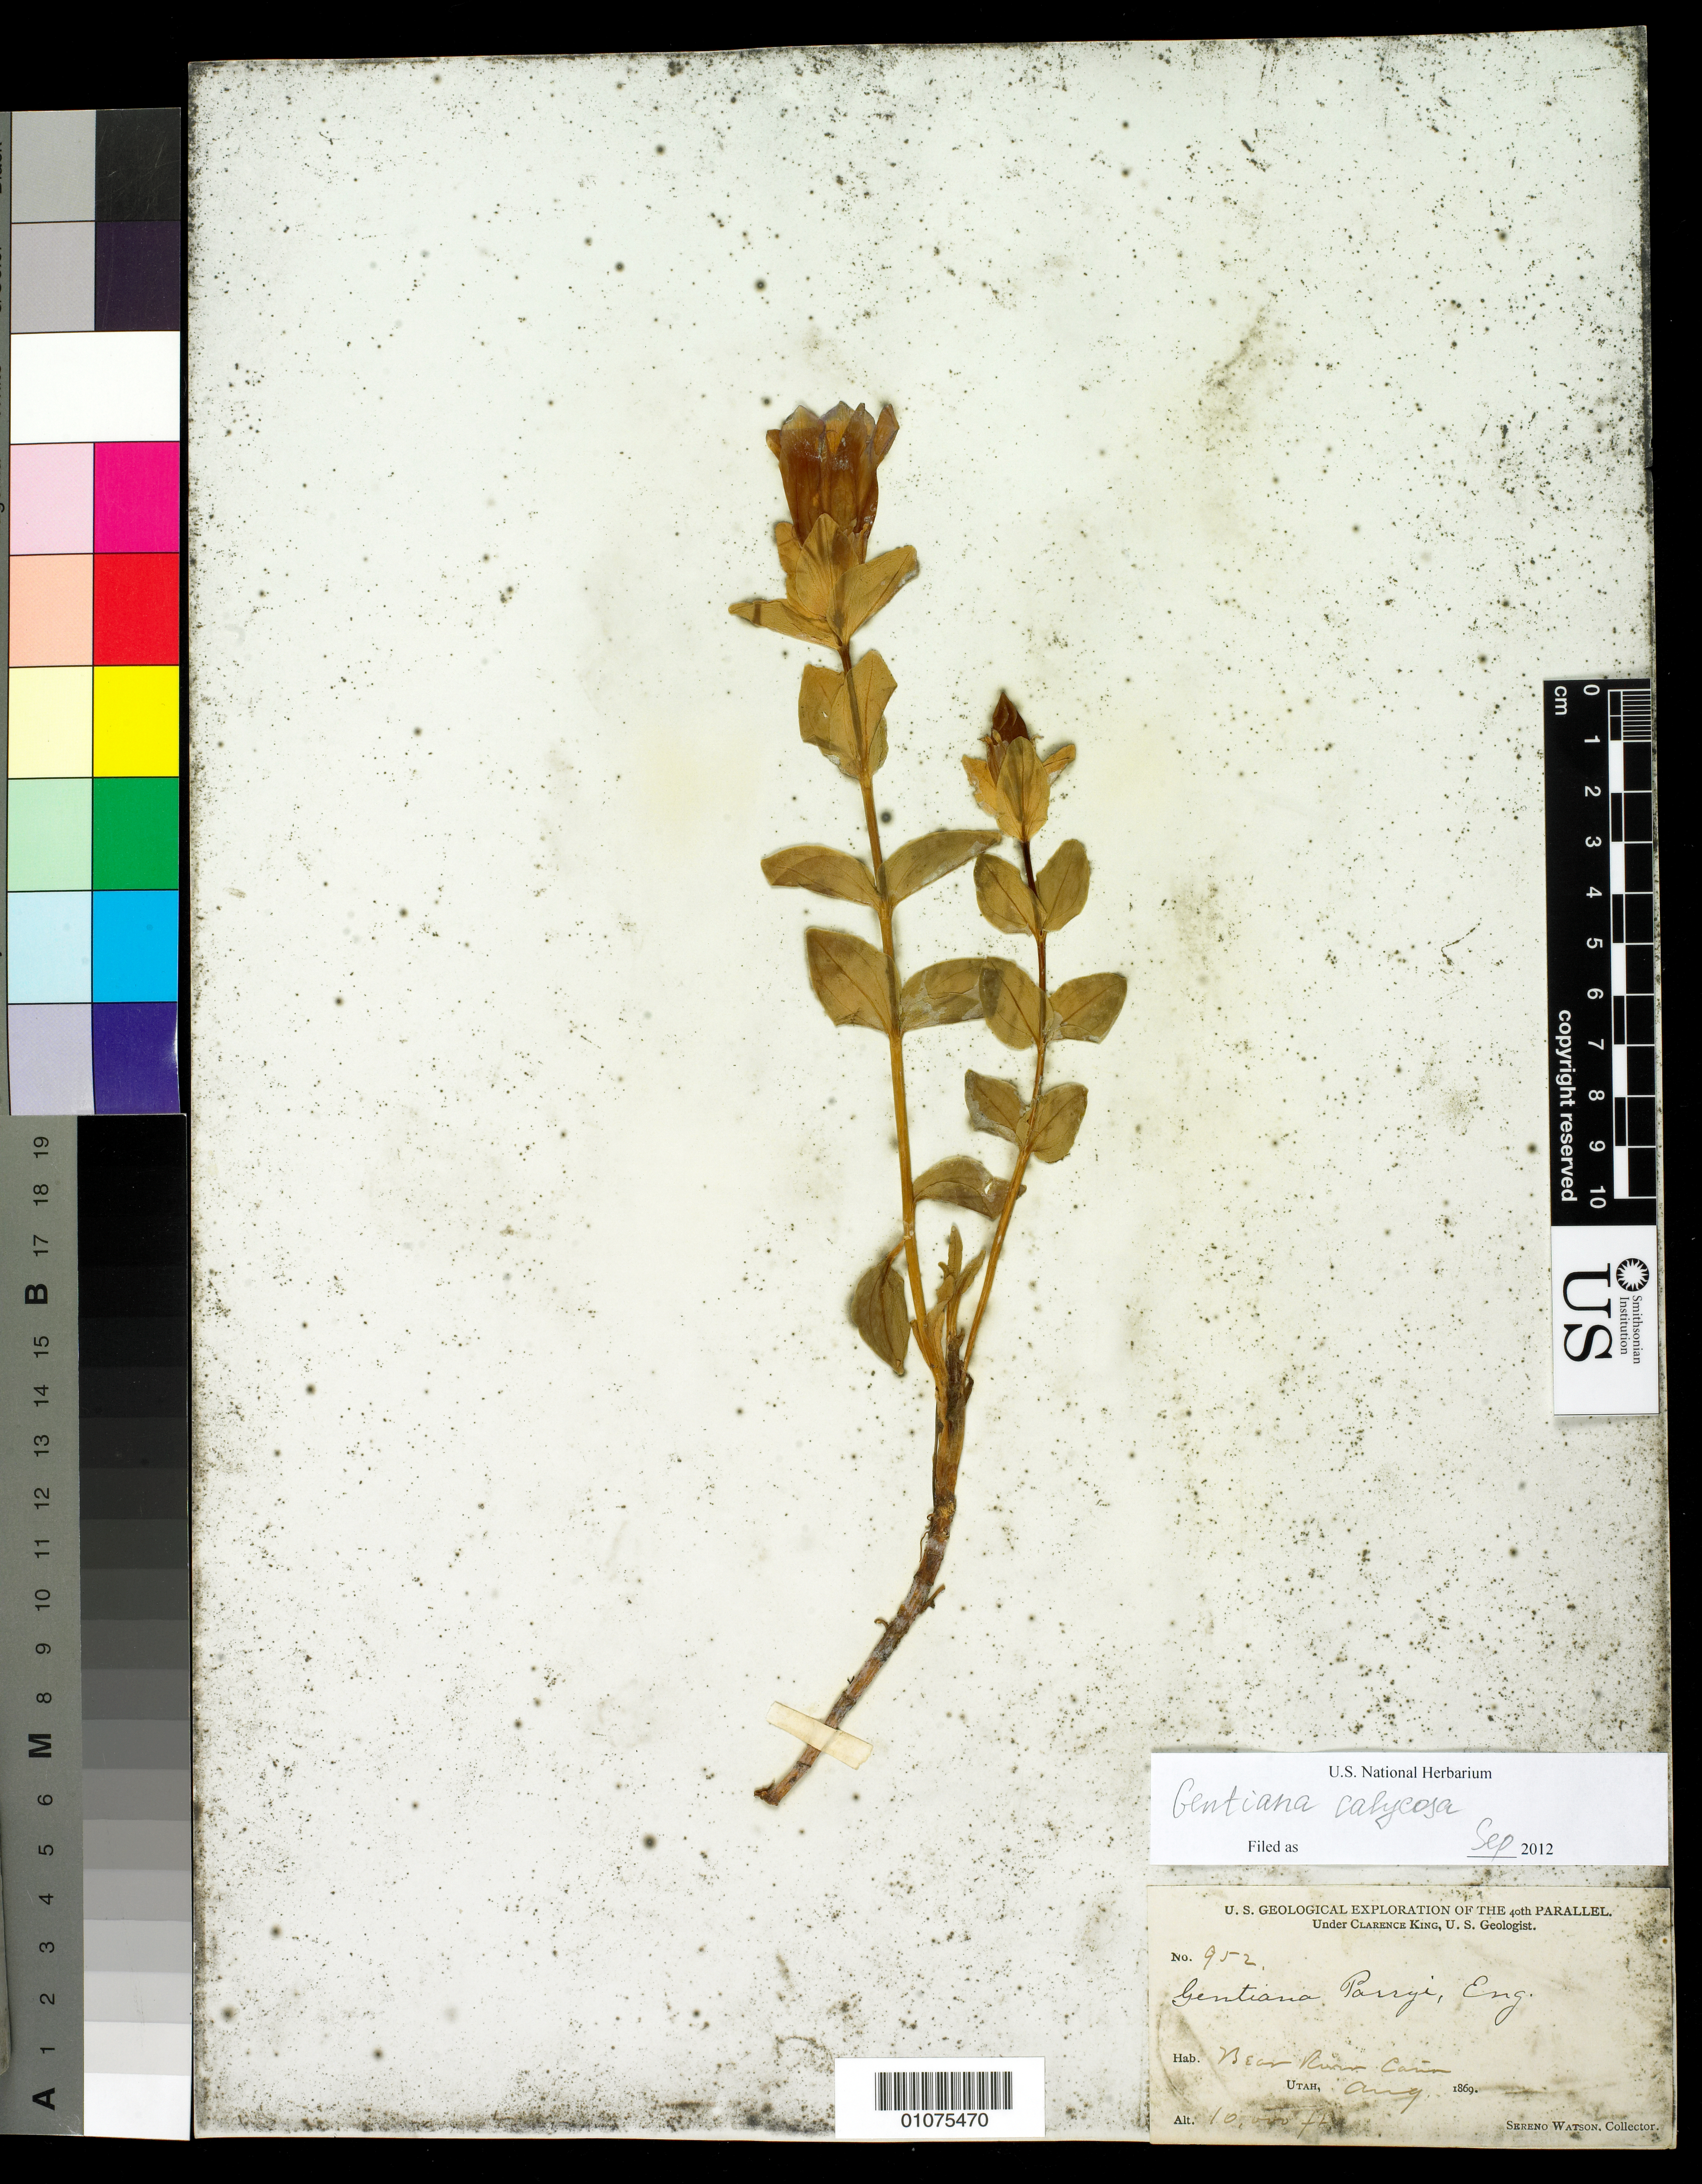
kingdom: Plantae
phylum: Tracheophyta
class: Magnoliopsida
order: Gentianales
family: Gentianaceae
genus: Gentiana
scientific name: Gentiana calycosa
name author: Griseb.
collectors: S. Watson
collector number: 952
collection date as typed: Aug 1869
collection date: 1869-08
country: United States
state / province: Utah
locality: Bear River Canyon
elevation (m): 3048